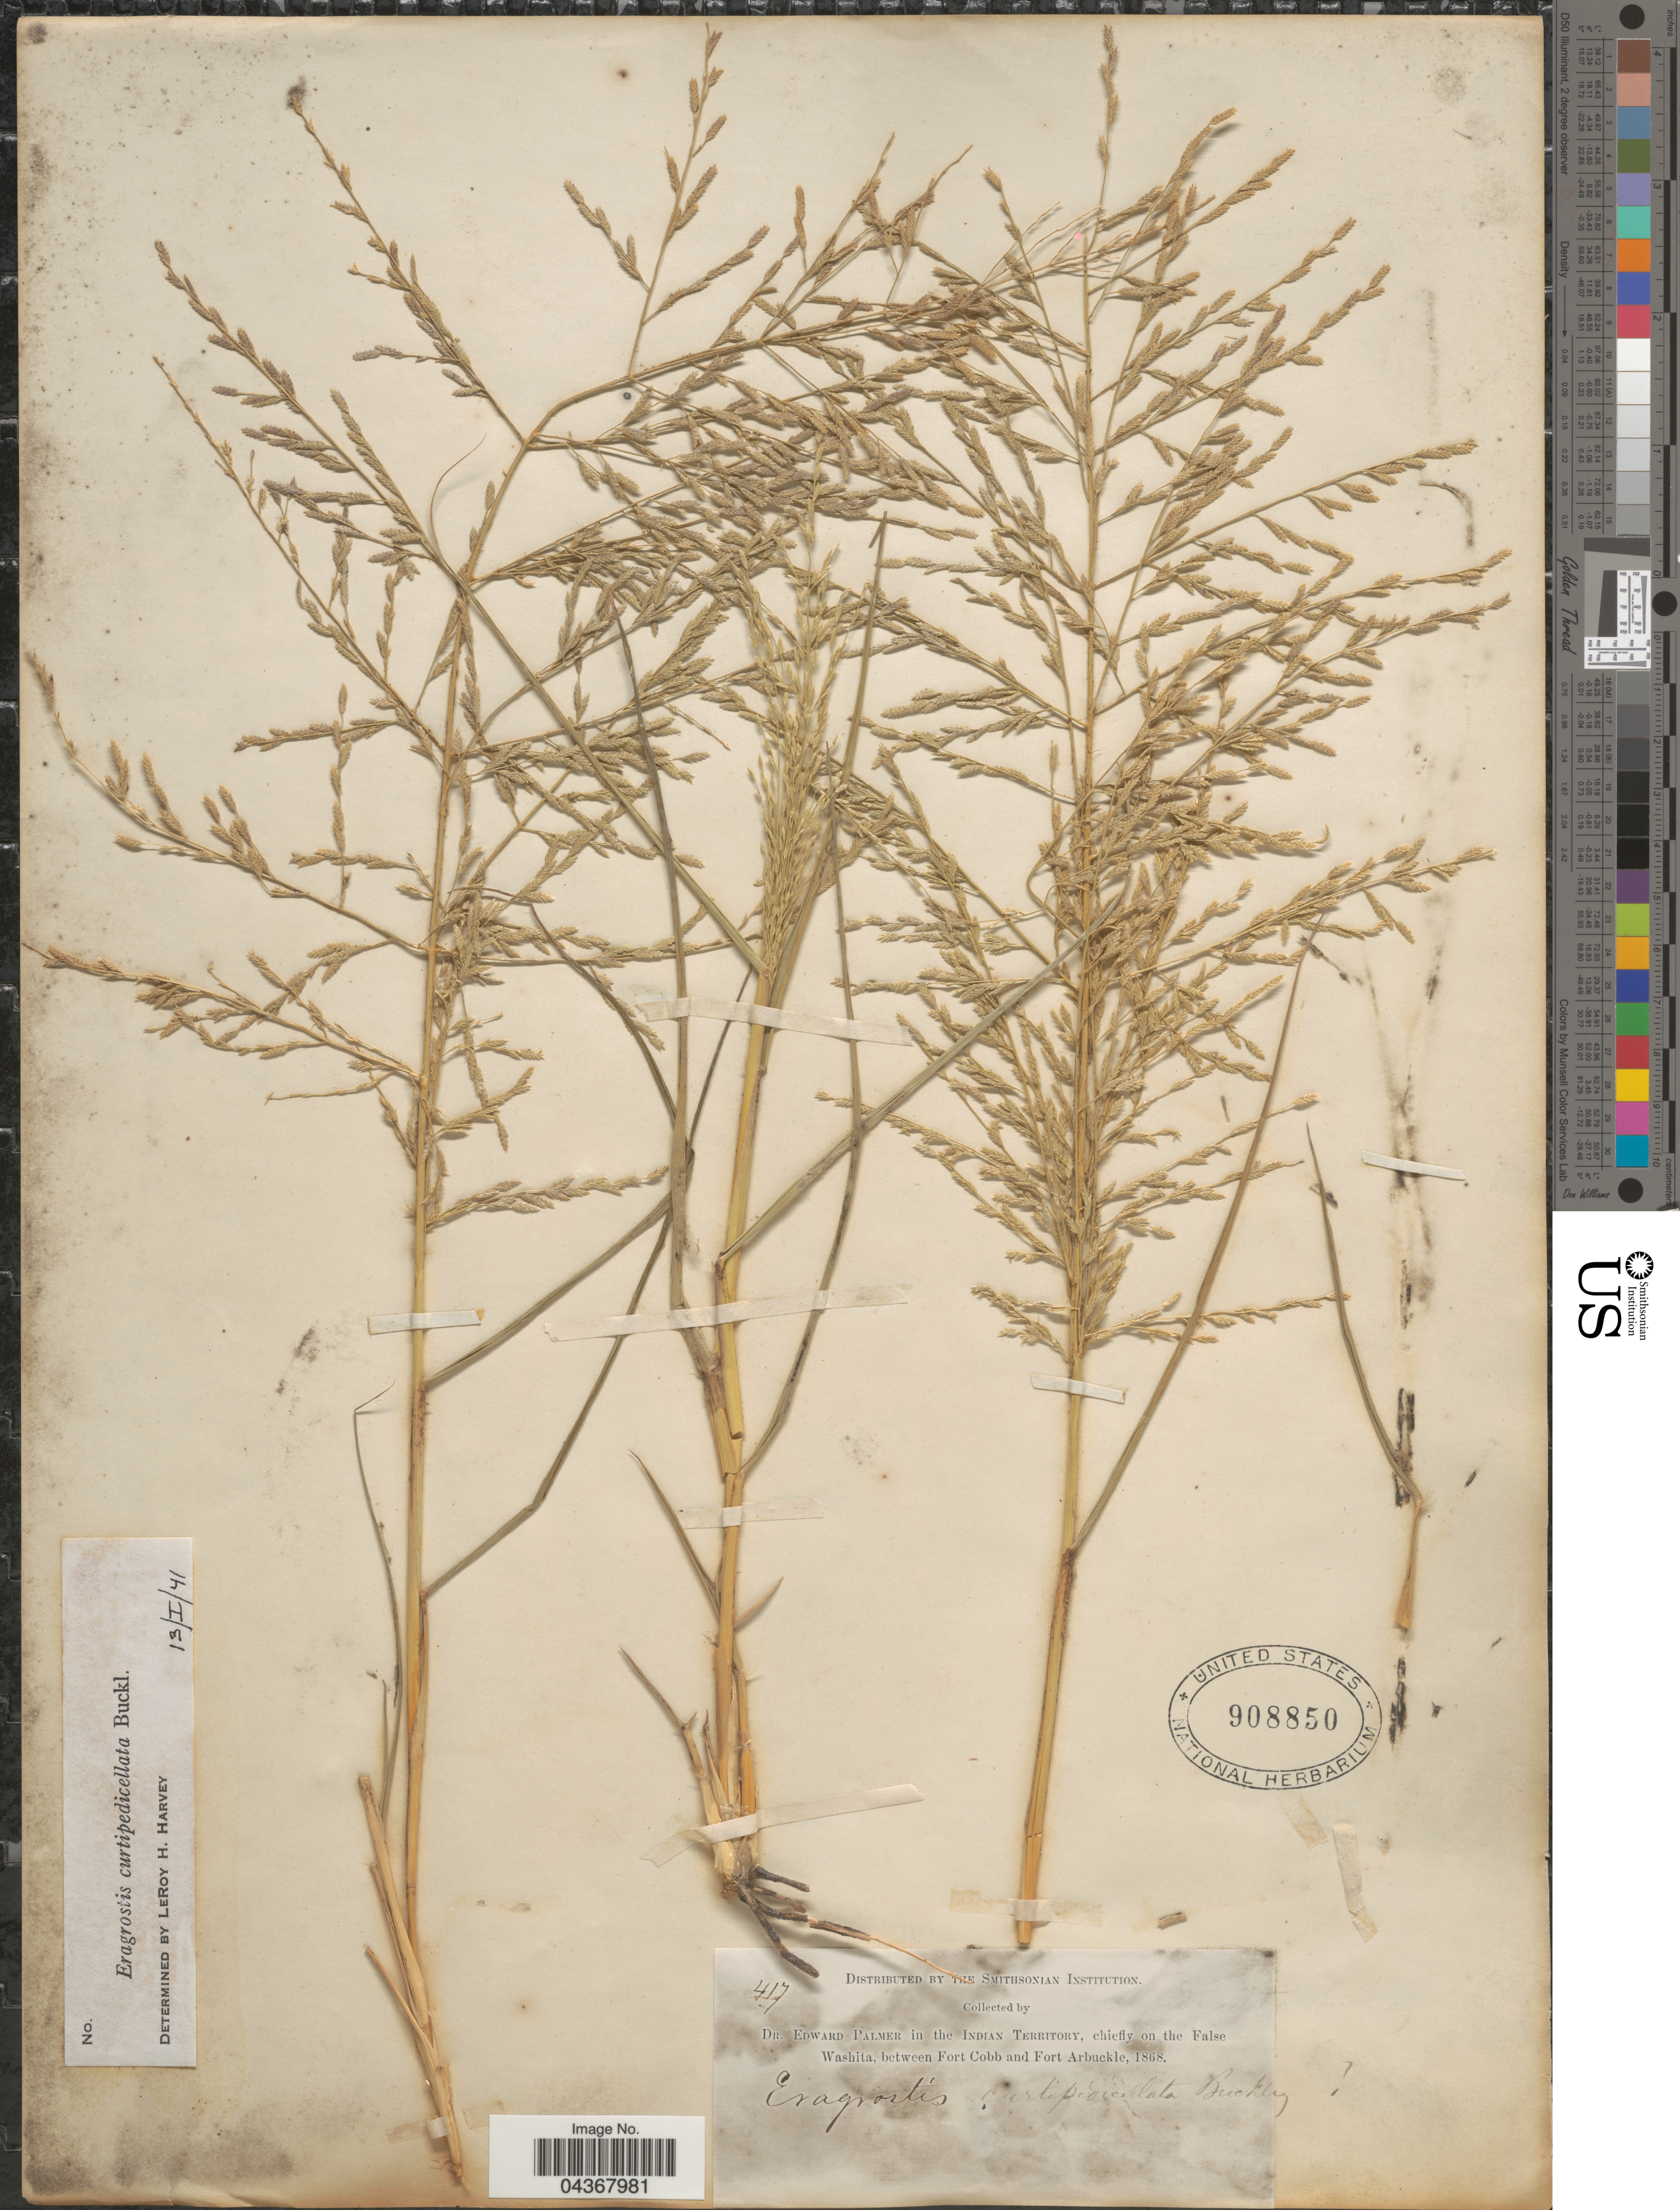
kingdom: Plantae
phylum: Tracheophyta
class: Liliopsida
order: Poales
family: Poaceae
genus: Eragrostis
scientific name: Eragrostis curtipedicellata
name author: Buckley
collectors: E. Palmer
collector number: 417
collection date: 1868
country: United States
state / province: Oklahoma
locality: In the Indian Territory, chiefly on the False Washita, between Fort Cobb and Fort Arbuckle.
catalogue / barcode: US 908850